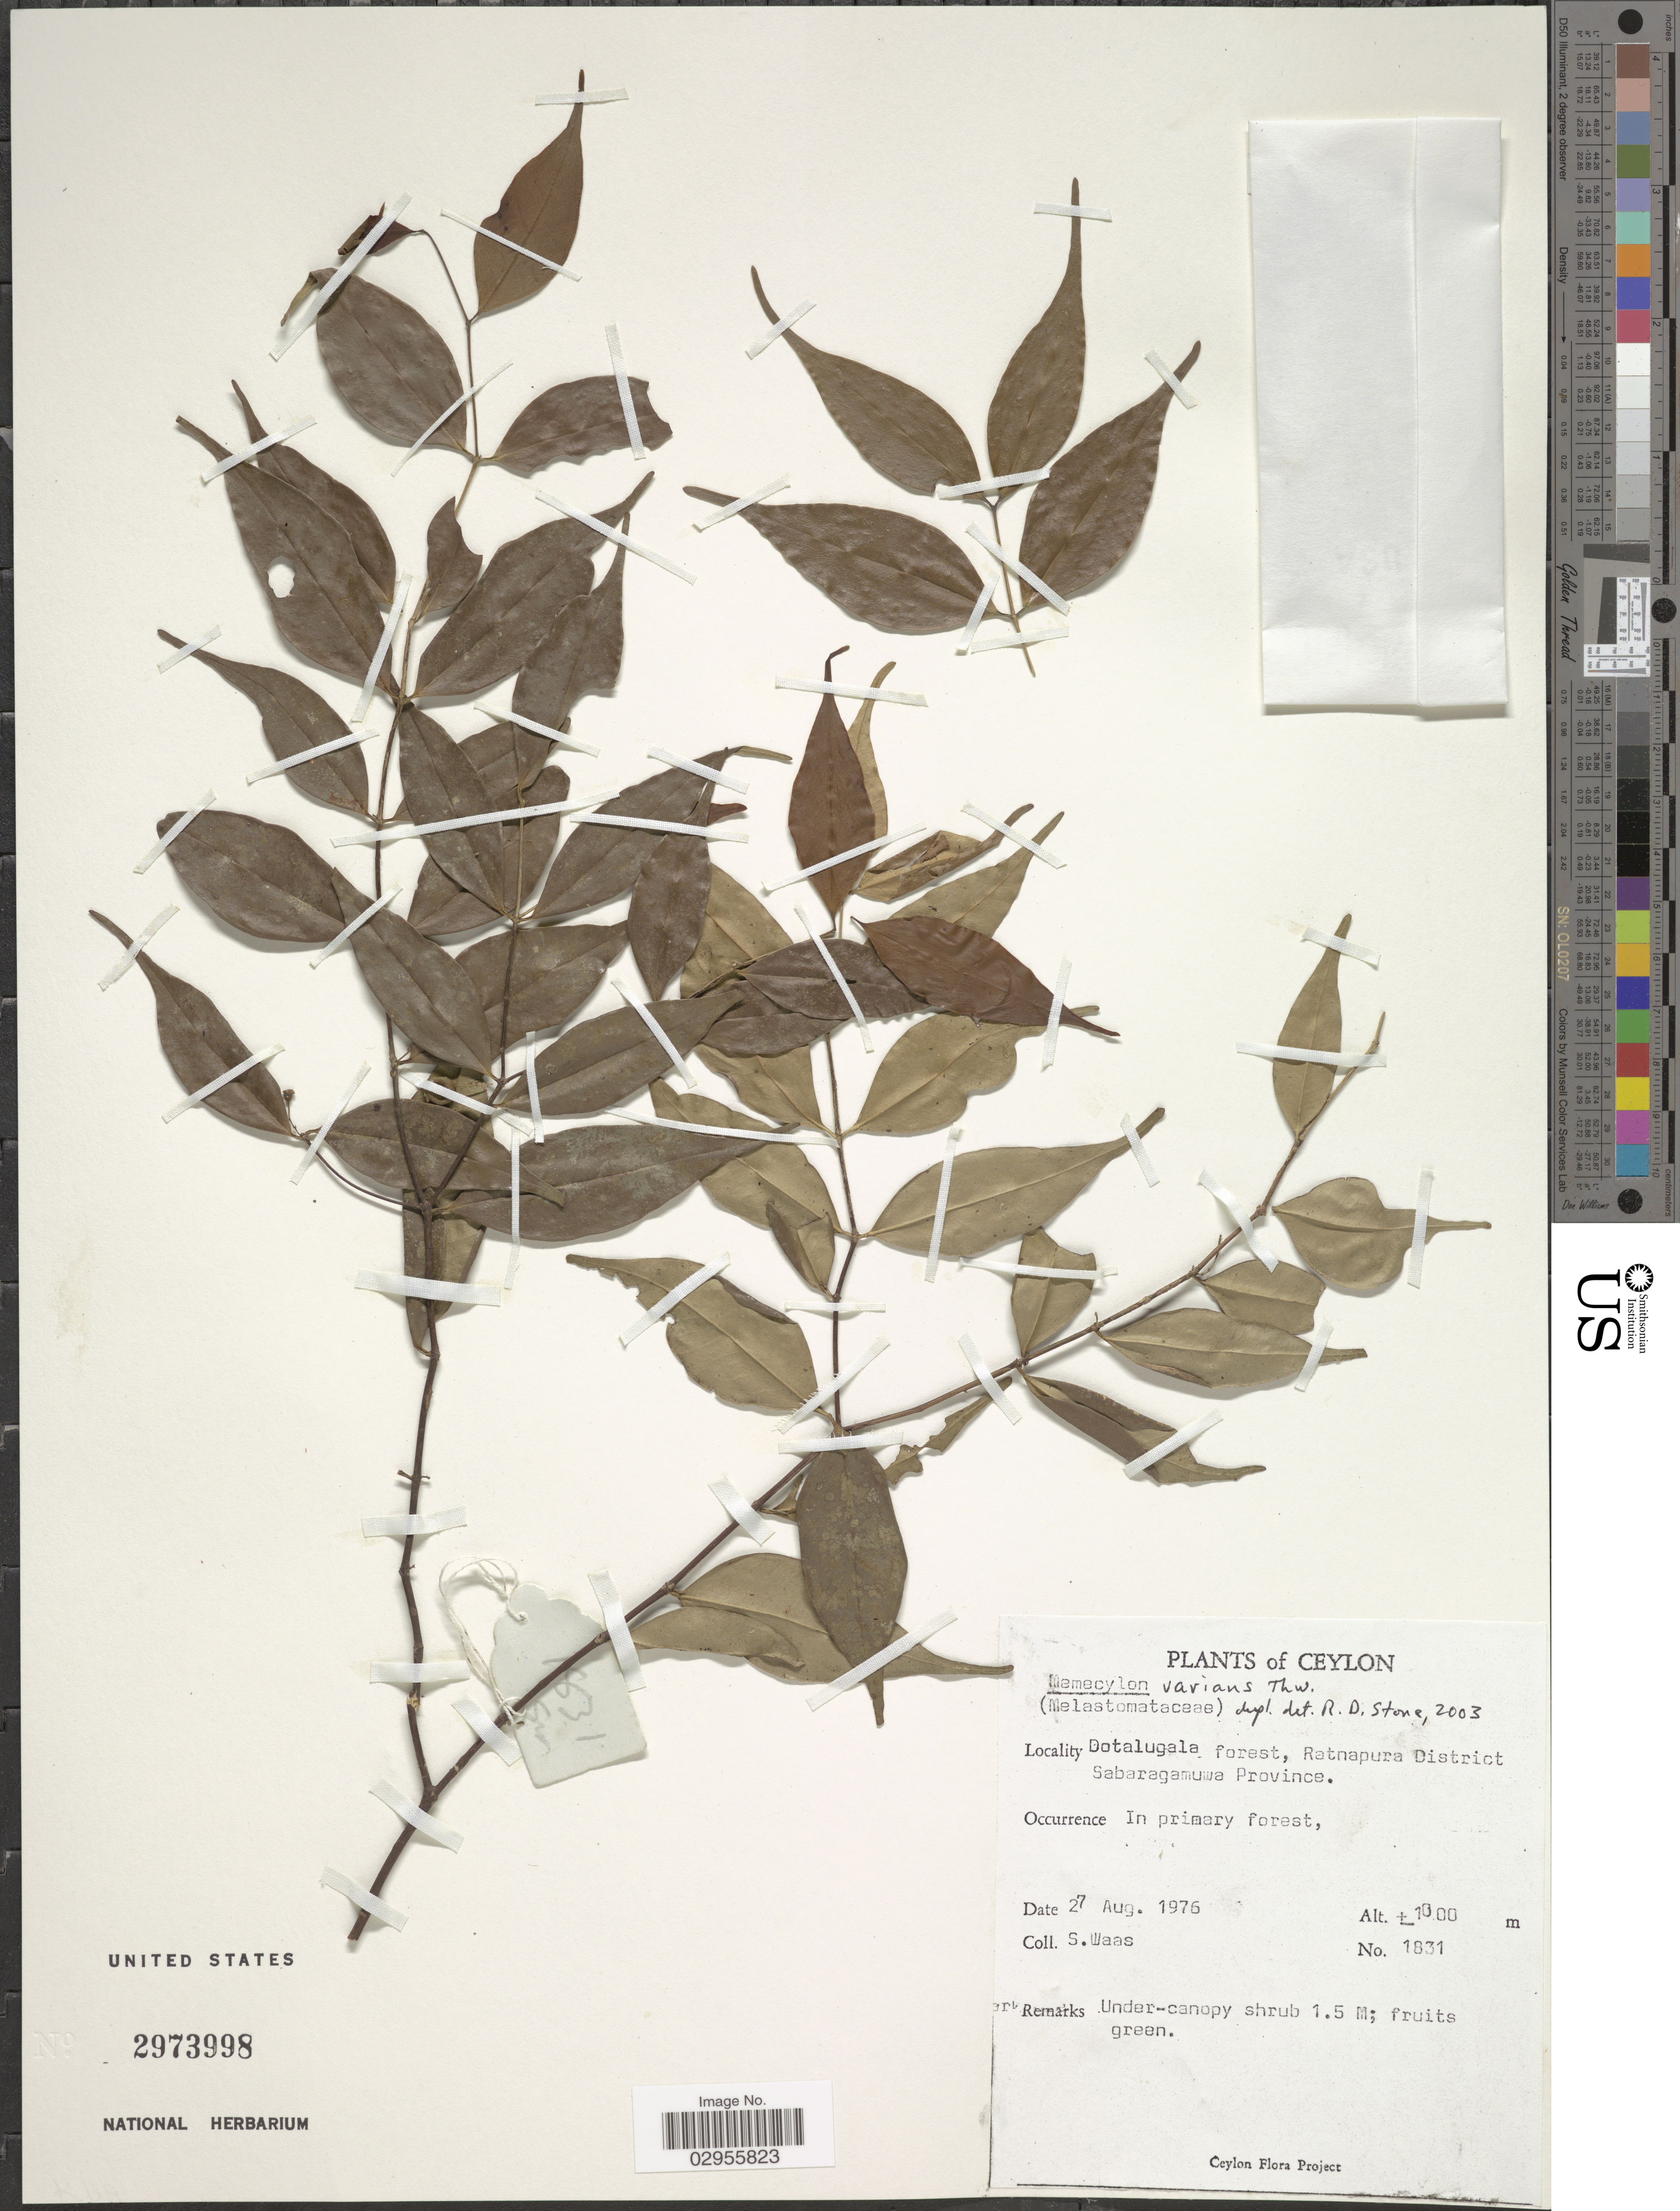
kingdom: Plantae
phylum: Tracheophyta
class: Magnoliopsida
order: Myrtales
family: Melastomataceae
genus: Memecylon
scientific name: Memecylon varians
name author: Thwaites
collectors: S. Waas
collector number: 1831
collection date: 1976-08-27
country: Sri Lanka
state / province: Sabaragamuwa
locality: Ceylon, Dotalugala forest, Ratnapura District.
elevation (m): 1000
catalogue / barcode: US 2973998